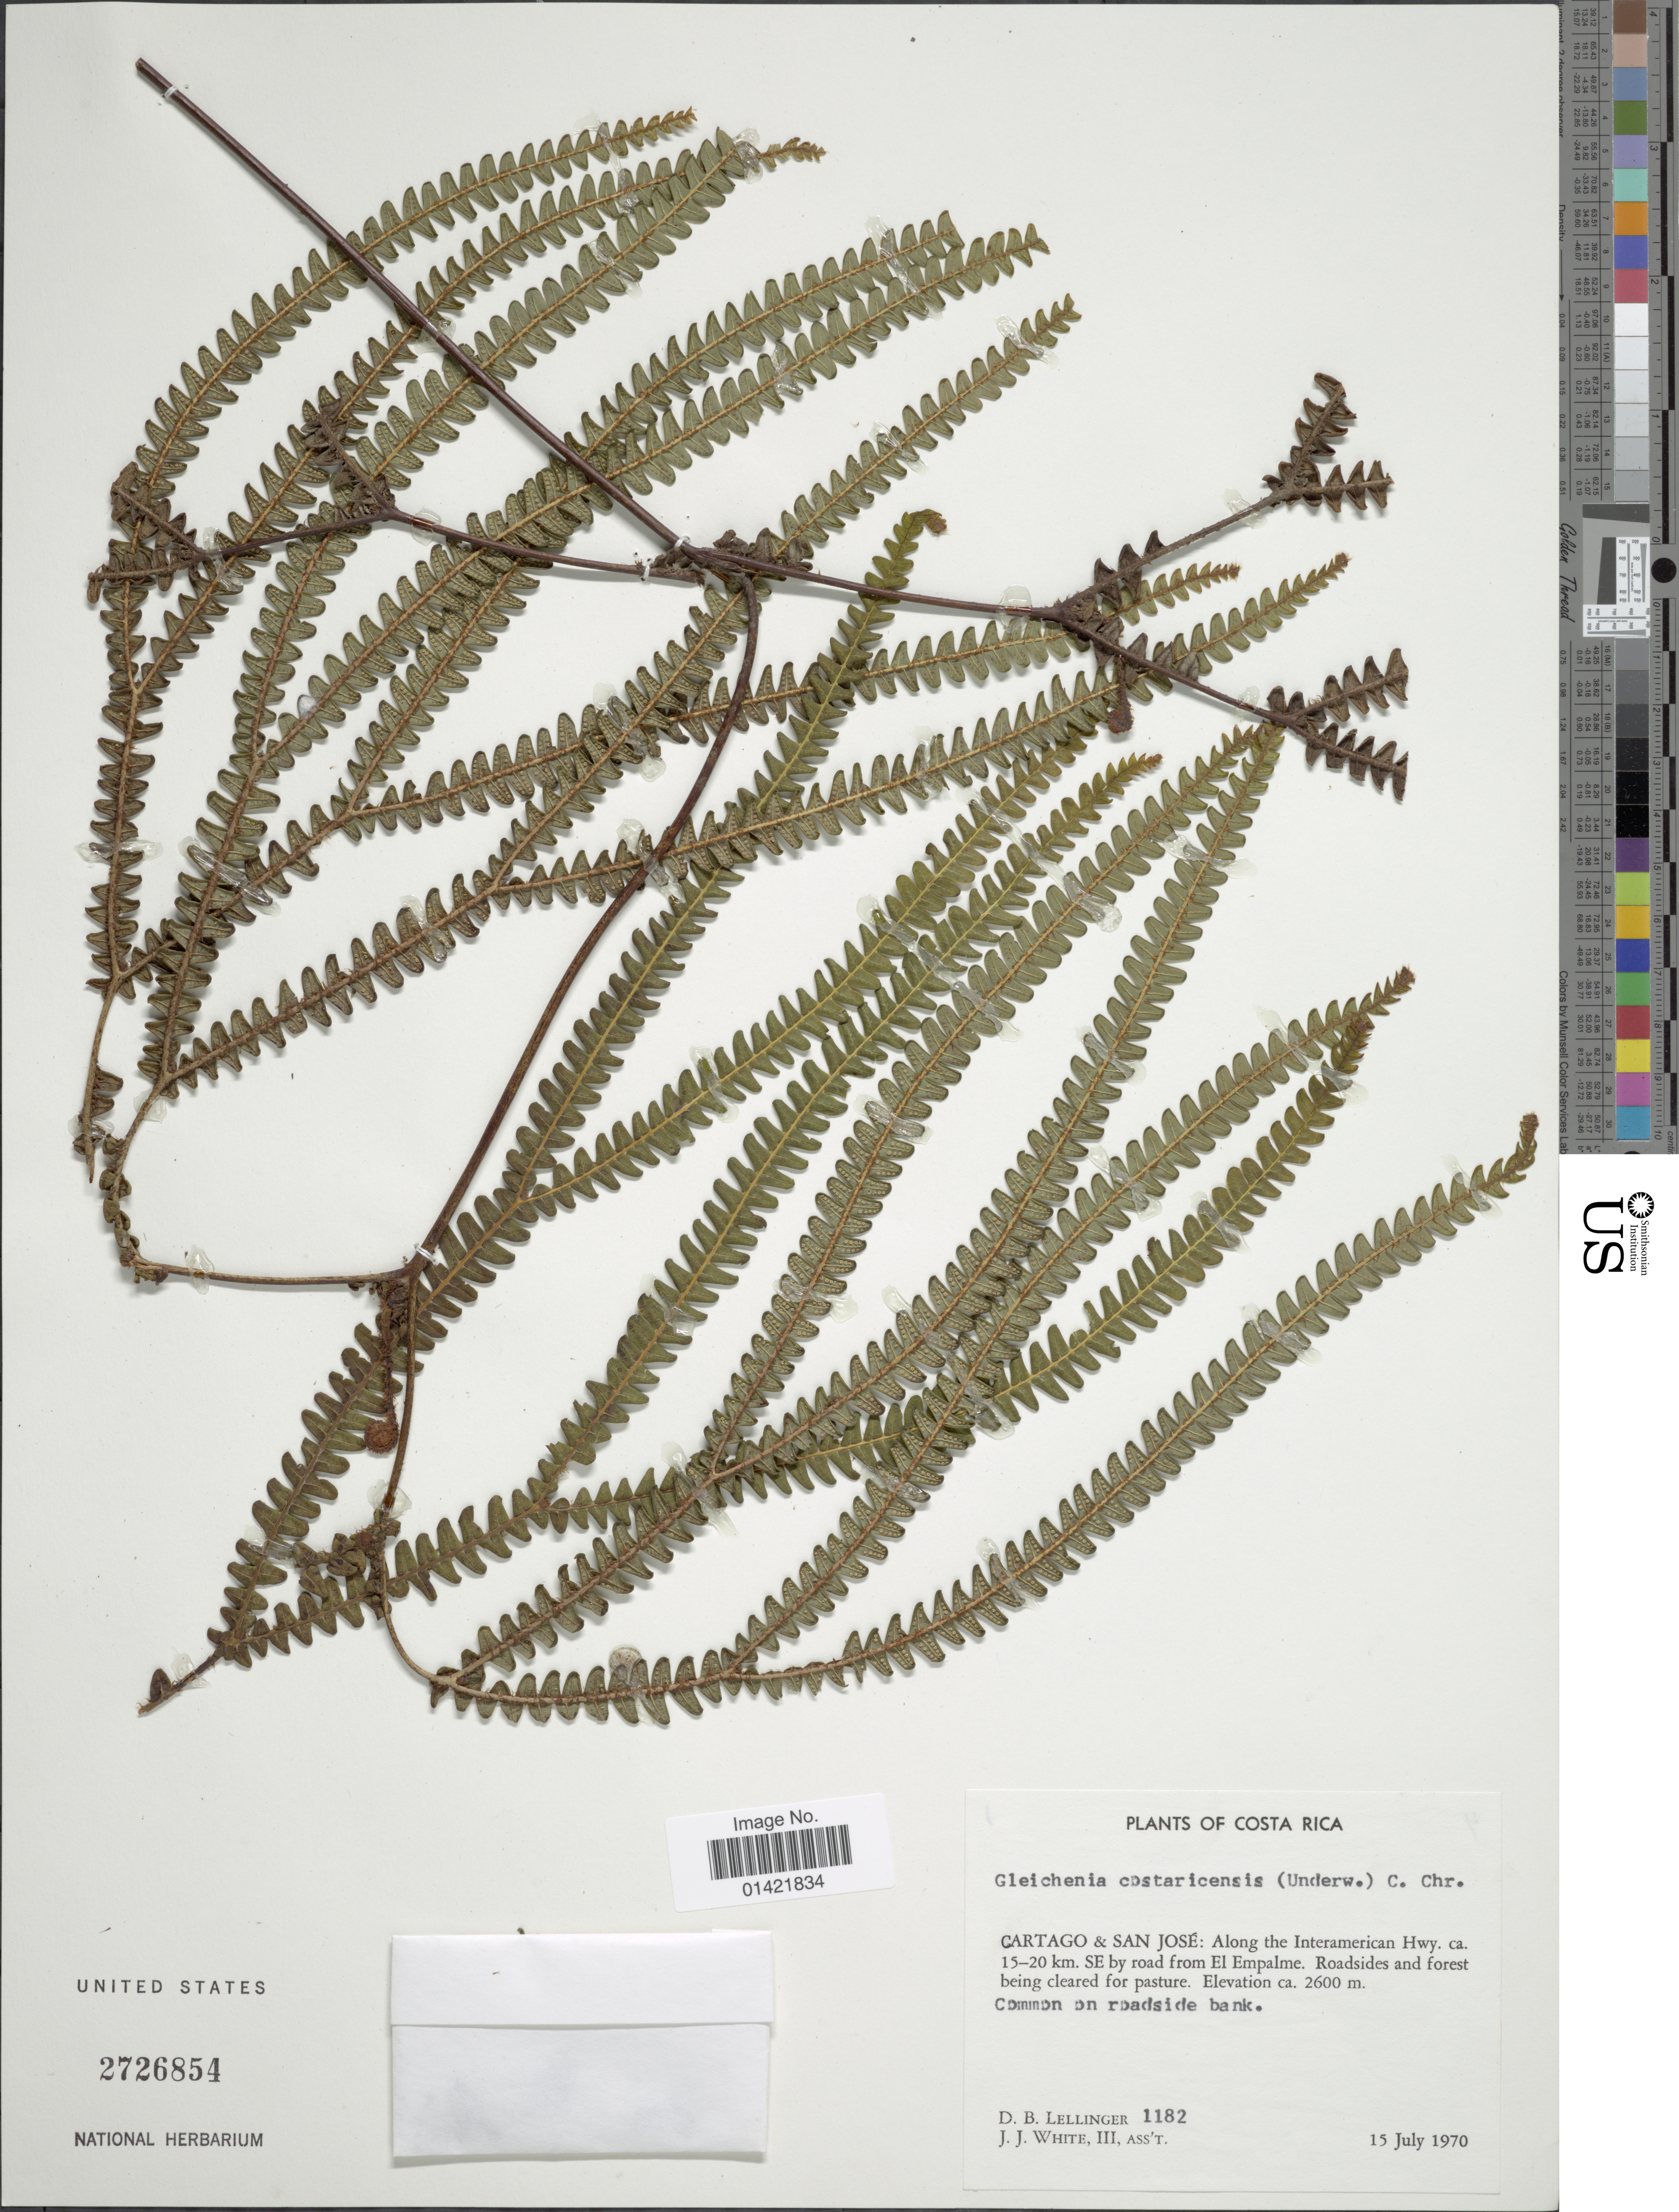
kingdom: Plantae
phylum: Tracheophyta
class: Polypodiopsida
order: Gleicheniales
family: Gleicheniaceae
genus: Sticherus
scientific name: Sticherus revolutus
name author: (Kunth) Ching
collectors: D. B. Lellinger & J. J. White III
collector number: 1182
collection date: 1970-07-15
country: Costa Rica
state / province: Cartago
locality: San Jose: Along the Interamerican Hwy, ca. 15-20 km. SE by road from El Empalme.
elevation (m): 2600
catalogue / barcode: US 2726854